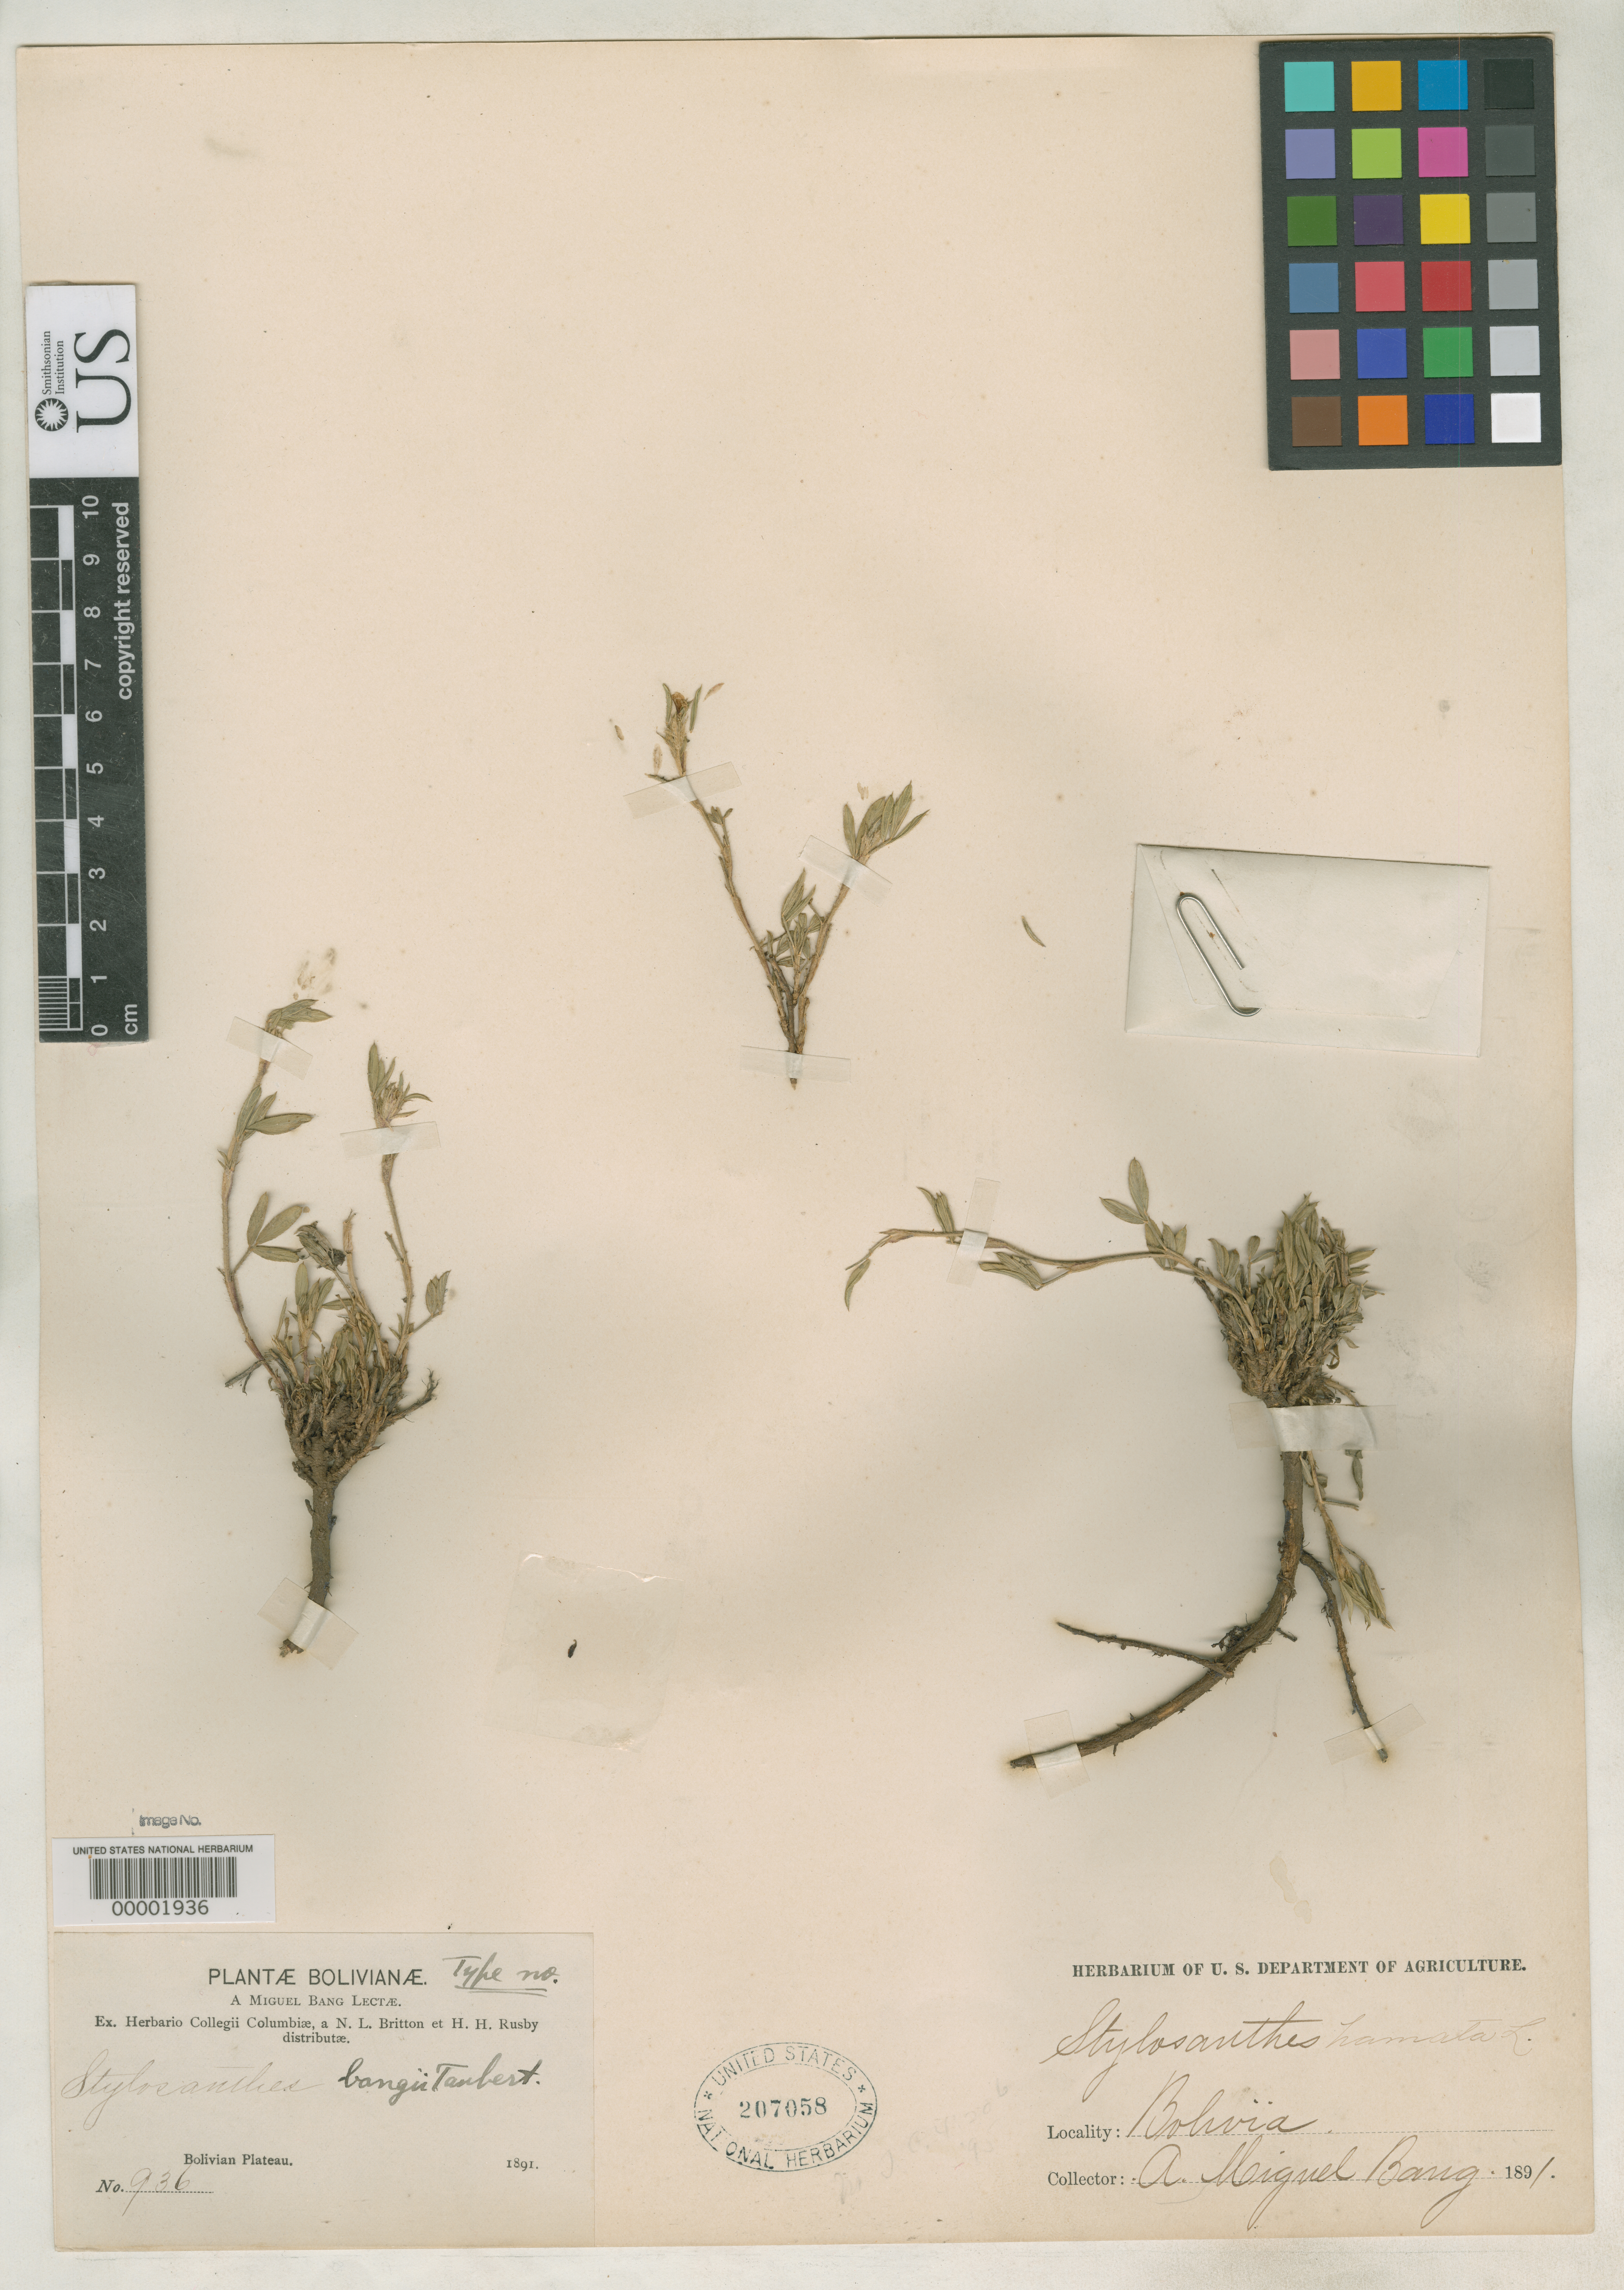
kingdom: Plantae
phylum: Tracheophyta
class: Magnoliopsida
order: Fabales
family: Fabaceae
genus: Stylosanthes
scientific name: Stylosanthes bangii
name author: Taub.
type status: Isotype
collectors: M. Bang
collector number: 936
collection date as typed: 1891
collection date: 1891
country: Bolivia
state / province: Cochabamba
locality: Vicinity of Cochabamba.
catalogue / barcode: US 207058